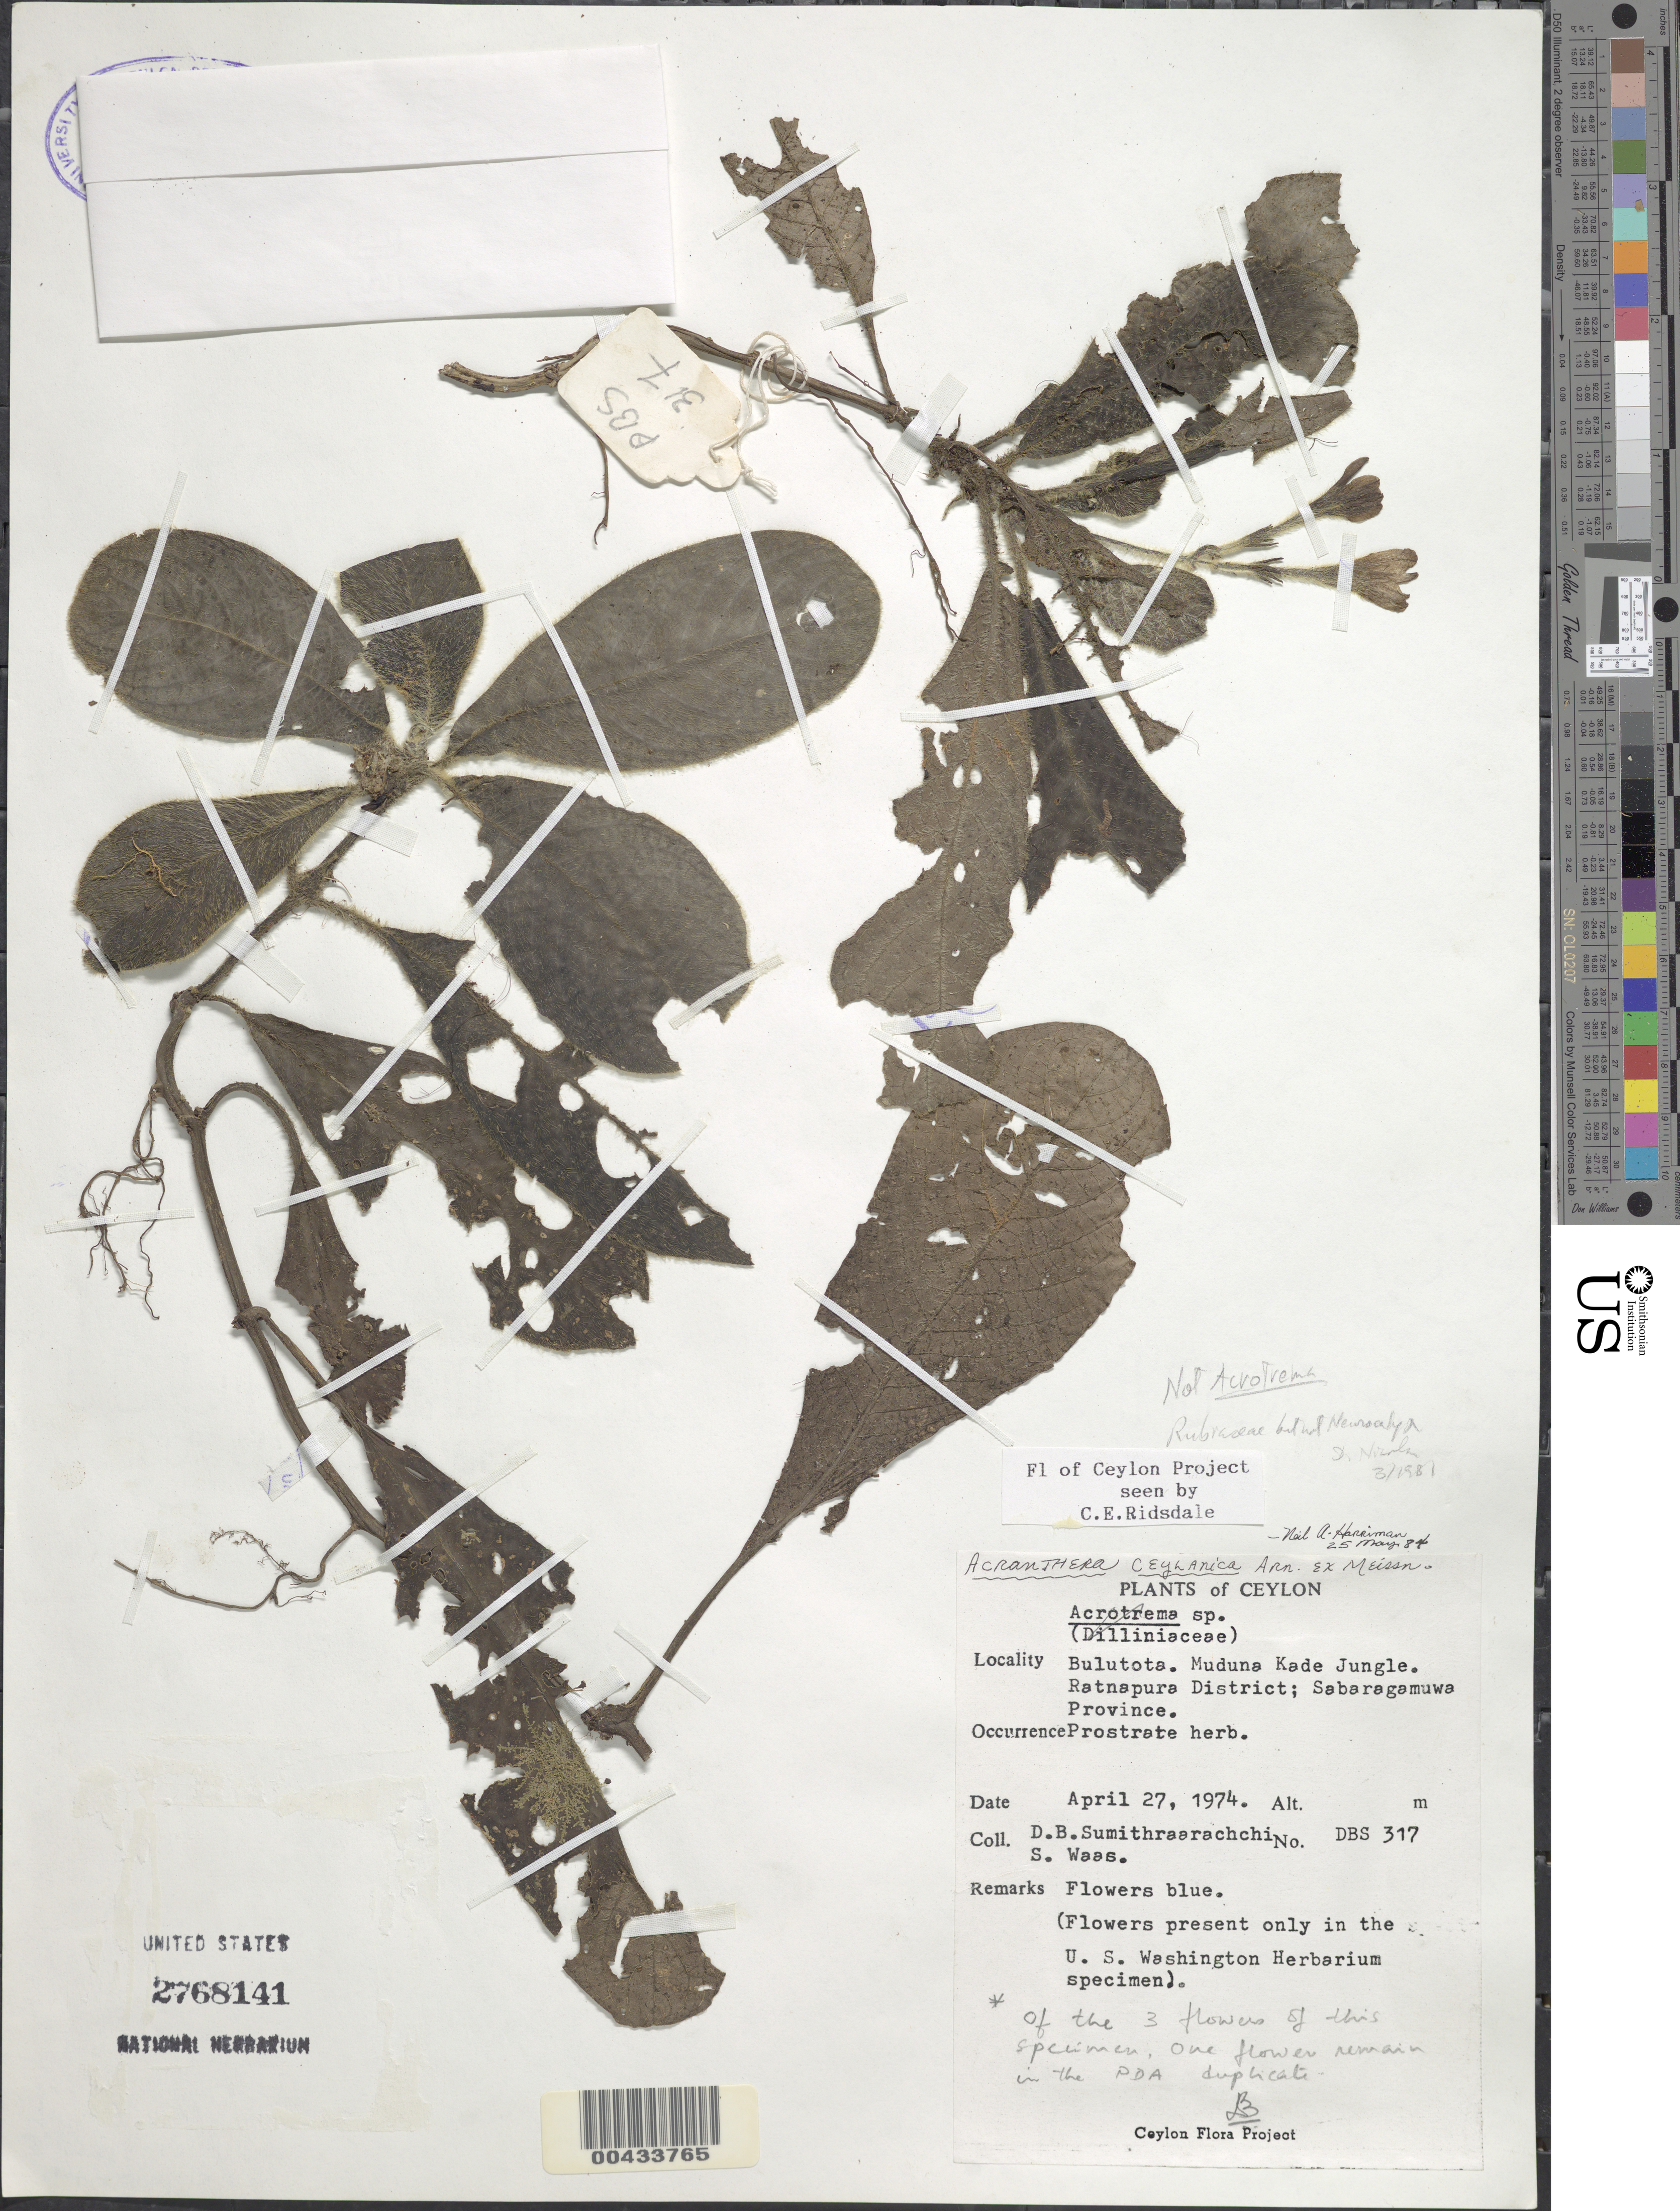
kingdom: Plantae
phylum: Tracheophyta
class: Magnoliopsida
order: Gentianales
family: Rubiaceae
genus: Acranthera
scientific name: Acranthera ceylanica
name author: Arn. ex Meisn.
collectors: D. B. Sumithraarachchi & S. Waas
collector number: DBS 317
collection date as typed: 27 Apr 1974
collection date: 1974-04-27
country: Sri Lanka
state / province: Sabaragamuwa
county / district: Ratnapura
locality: Bulutota, Muduna Kade Jungle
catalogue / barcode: US 2768141